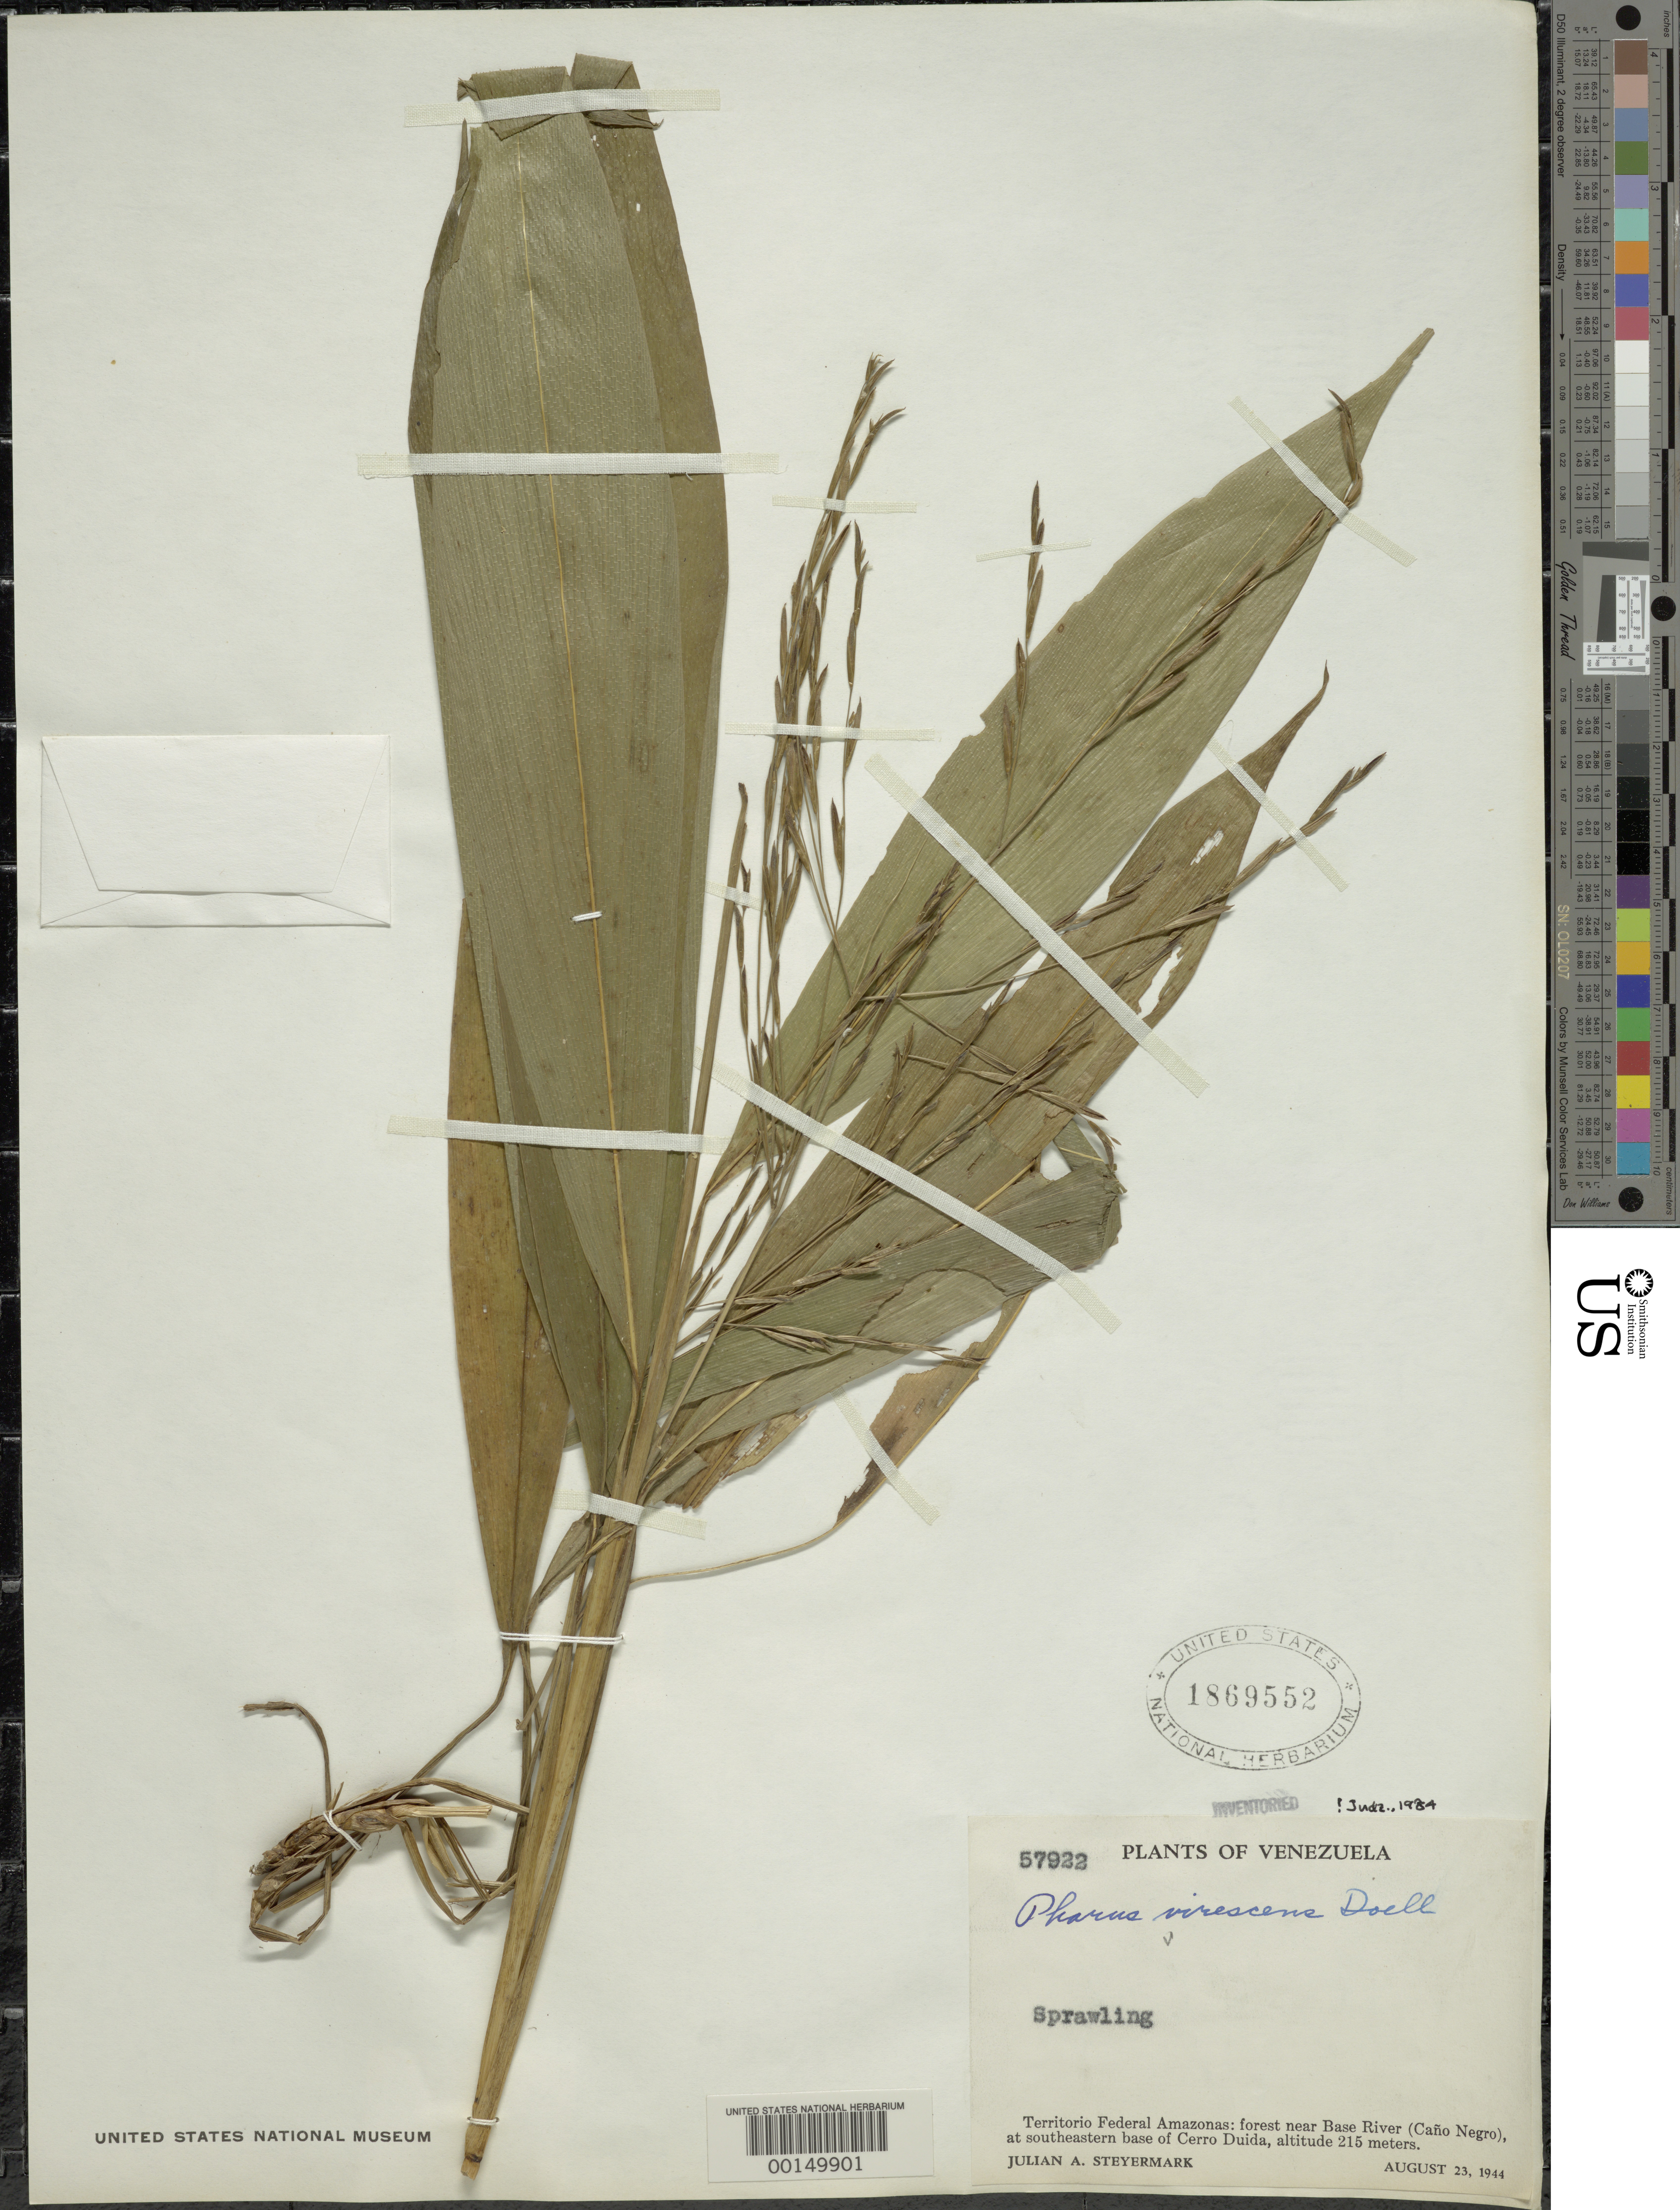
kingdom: Plantae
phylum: Tracheophyta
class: Liliopsida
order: Poales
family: Poaceae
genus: Pharus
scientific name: Pharus virescens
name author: Döll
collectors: J. Steyermark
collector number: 57922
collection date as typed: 23 Aug 1944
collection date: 1944-08-23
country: Venezuela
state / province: Amazonas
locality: Cerro Duida, Cano Negro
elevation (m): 215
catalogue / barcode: US 1869552